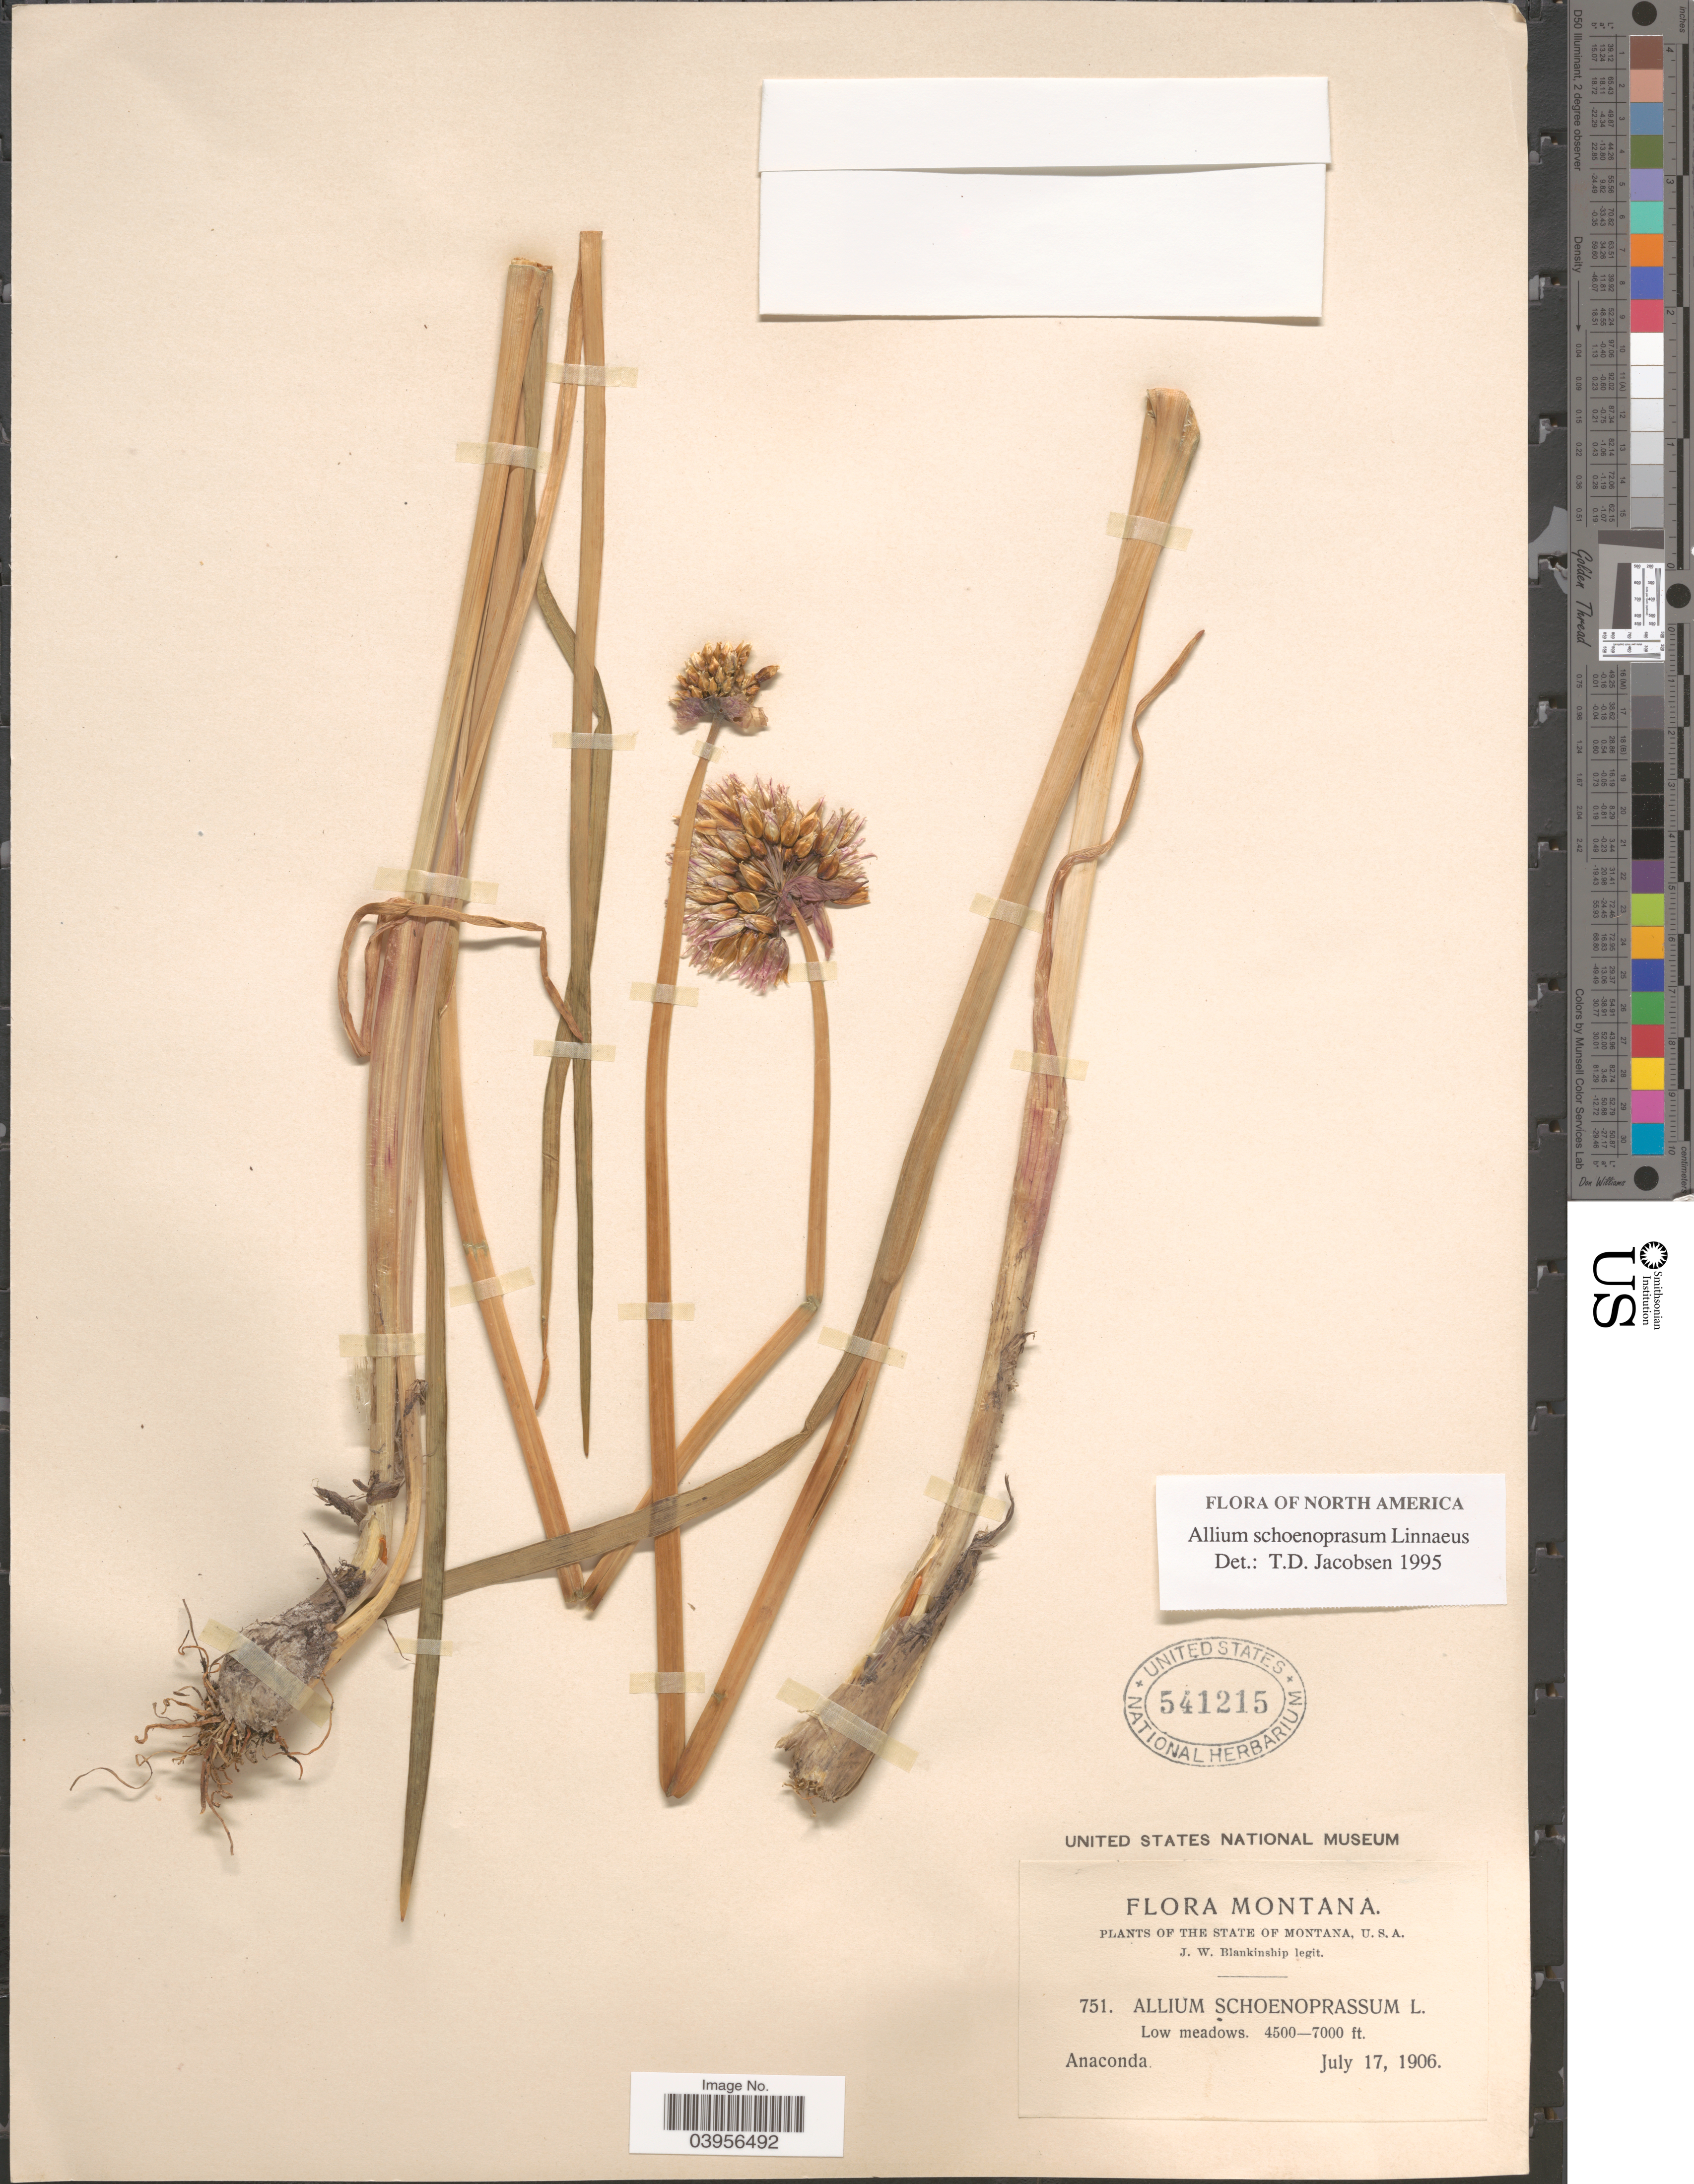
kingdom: Plantae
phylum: Tracheophyta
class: Liliopsida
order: Asparagales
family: Amaryllidaceae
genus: Allium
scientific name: Allium schoenoprasum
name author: L.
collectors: J. W. Blankinship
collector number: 751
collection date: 1906-07-17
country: United States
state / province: Montana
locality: Anaconda.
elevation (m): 1372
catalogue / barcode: US 541215